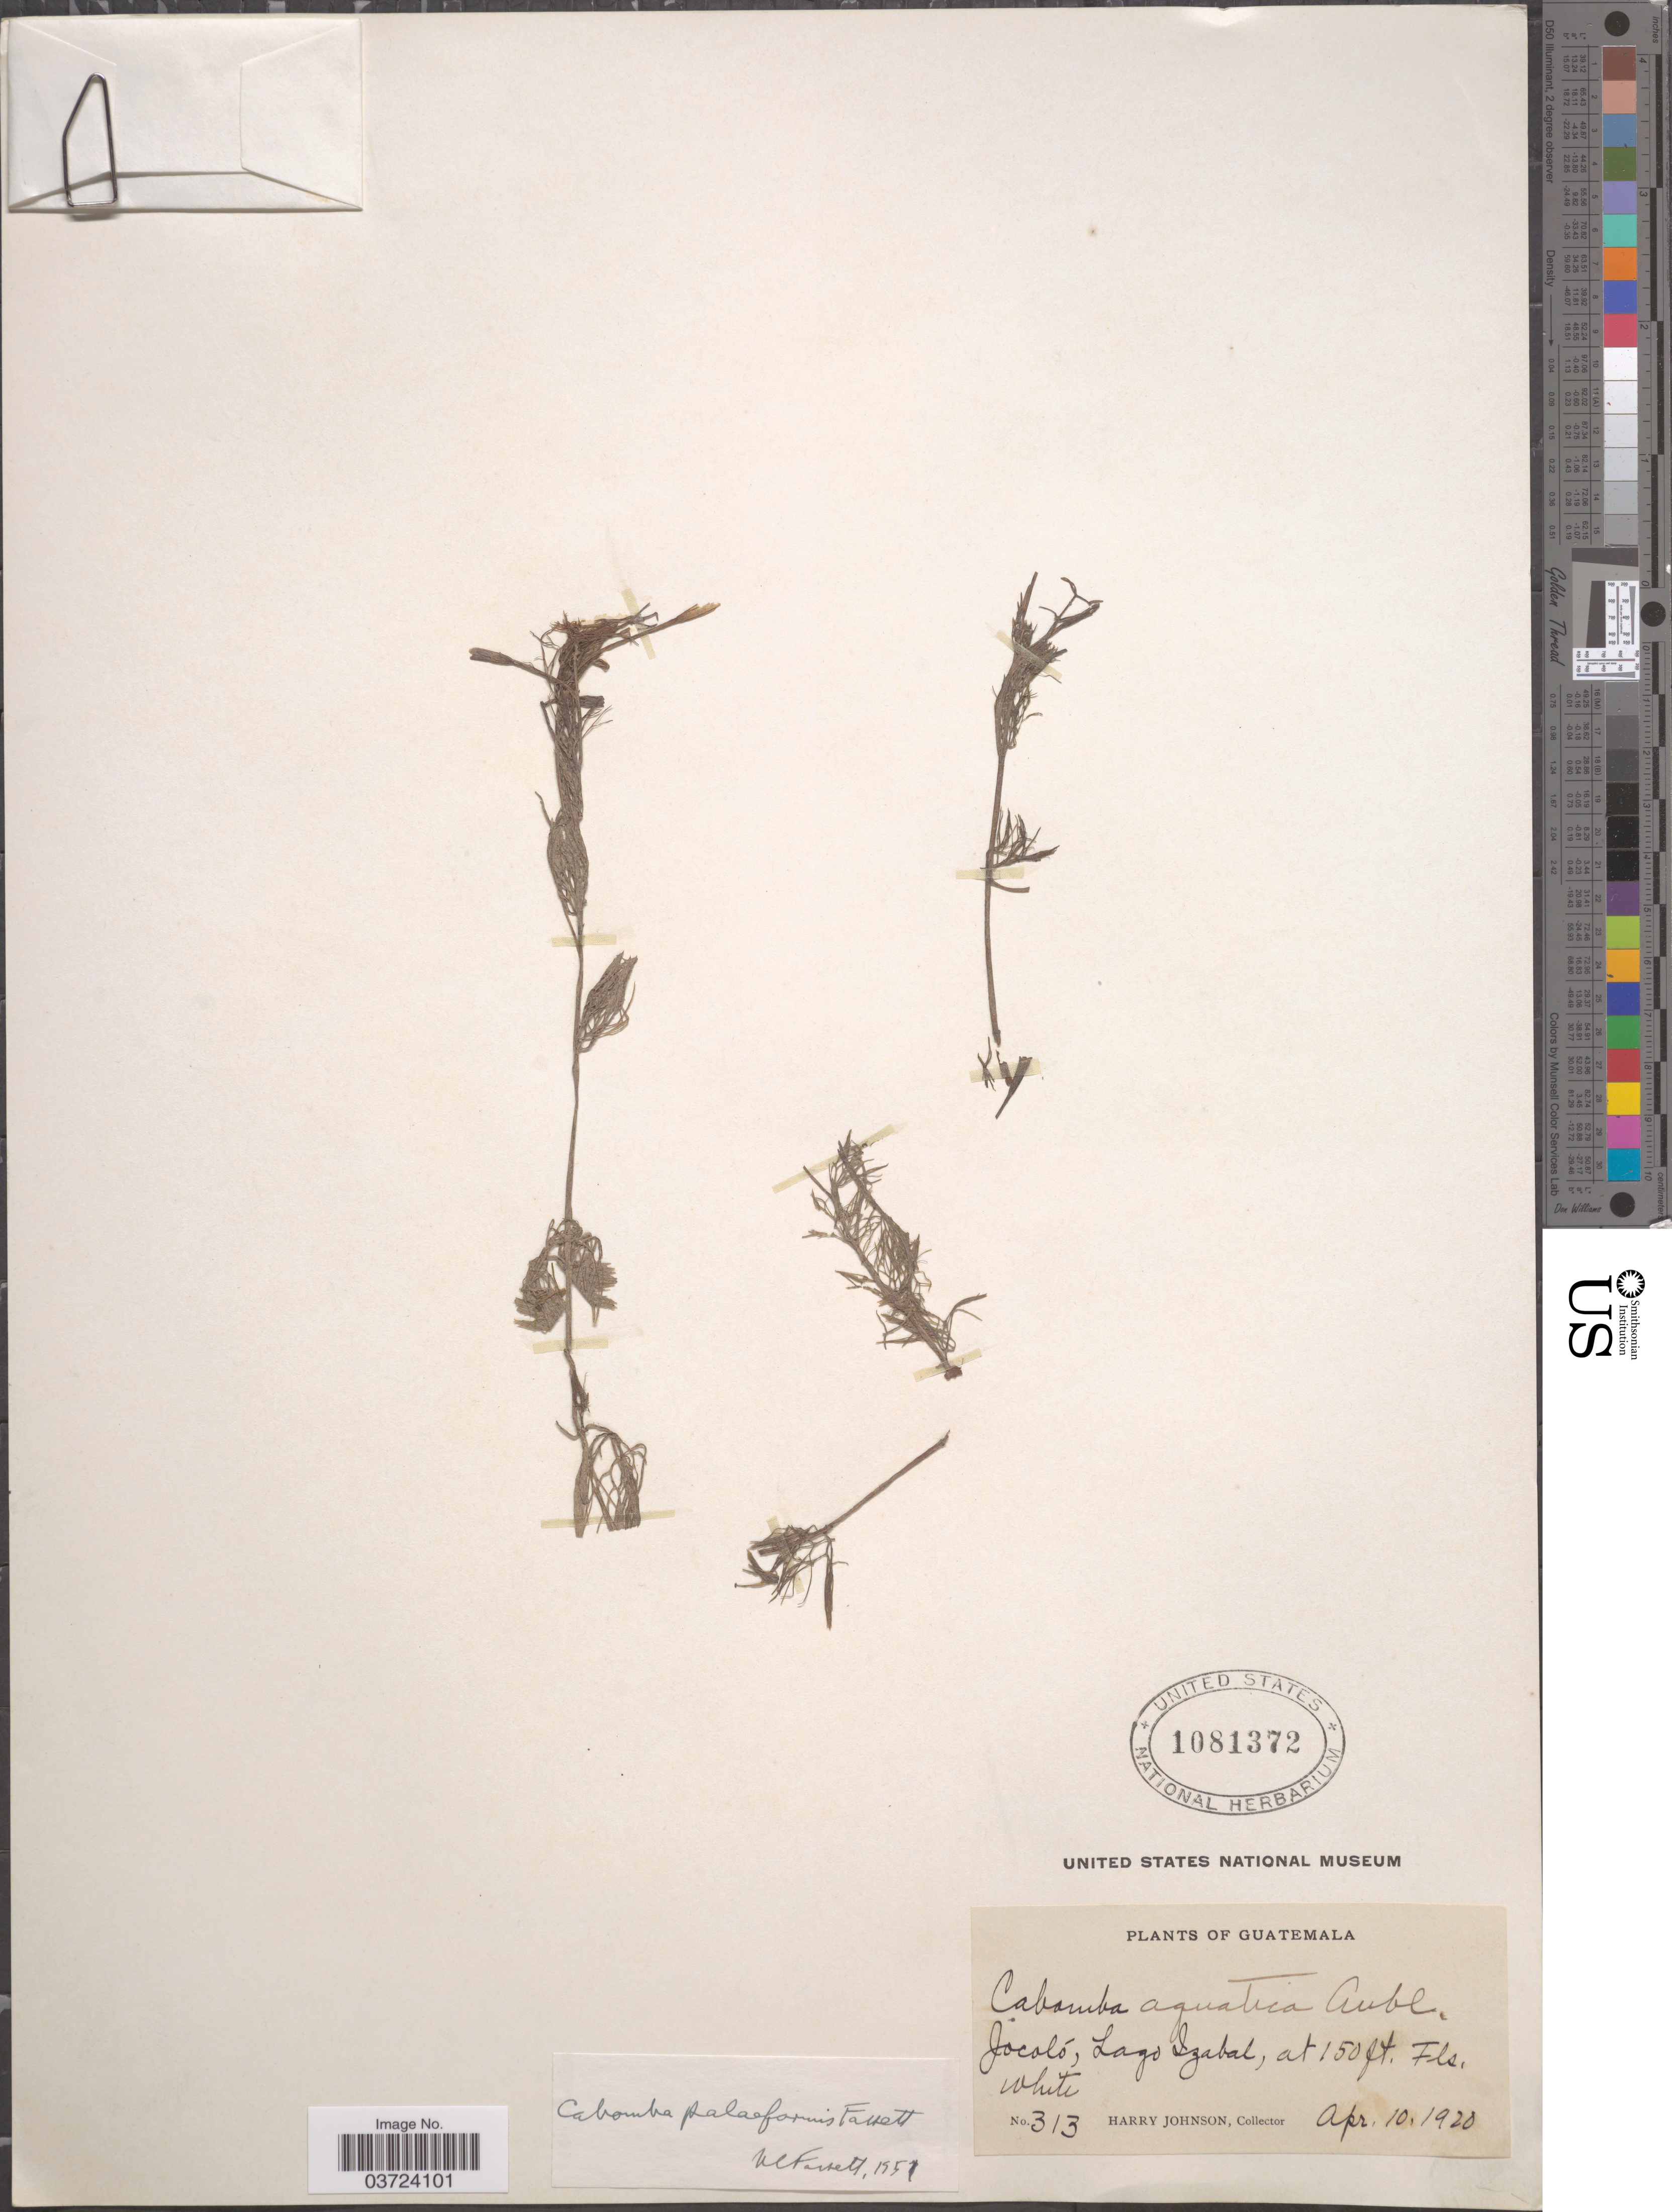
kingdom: Plantae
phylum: Tracheophyta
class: Magnoliopsida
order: Nymphaeales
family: Cabombaceae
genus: Cabomba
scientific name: Cabomba palaeformis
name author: Fassett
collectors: H. Johnson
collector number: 313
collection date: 1920-04-10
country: Guatemala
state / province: Izabal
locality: Jocoló, Lago Izabal.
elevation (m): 46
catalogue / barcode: US 1081372